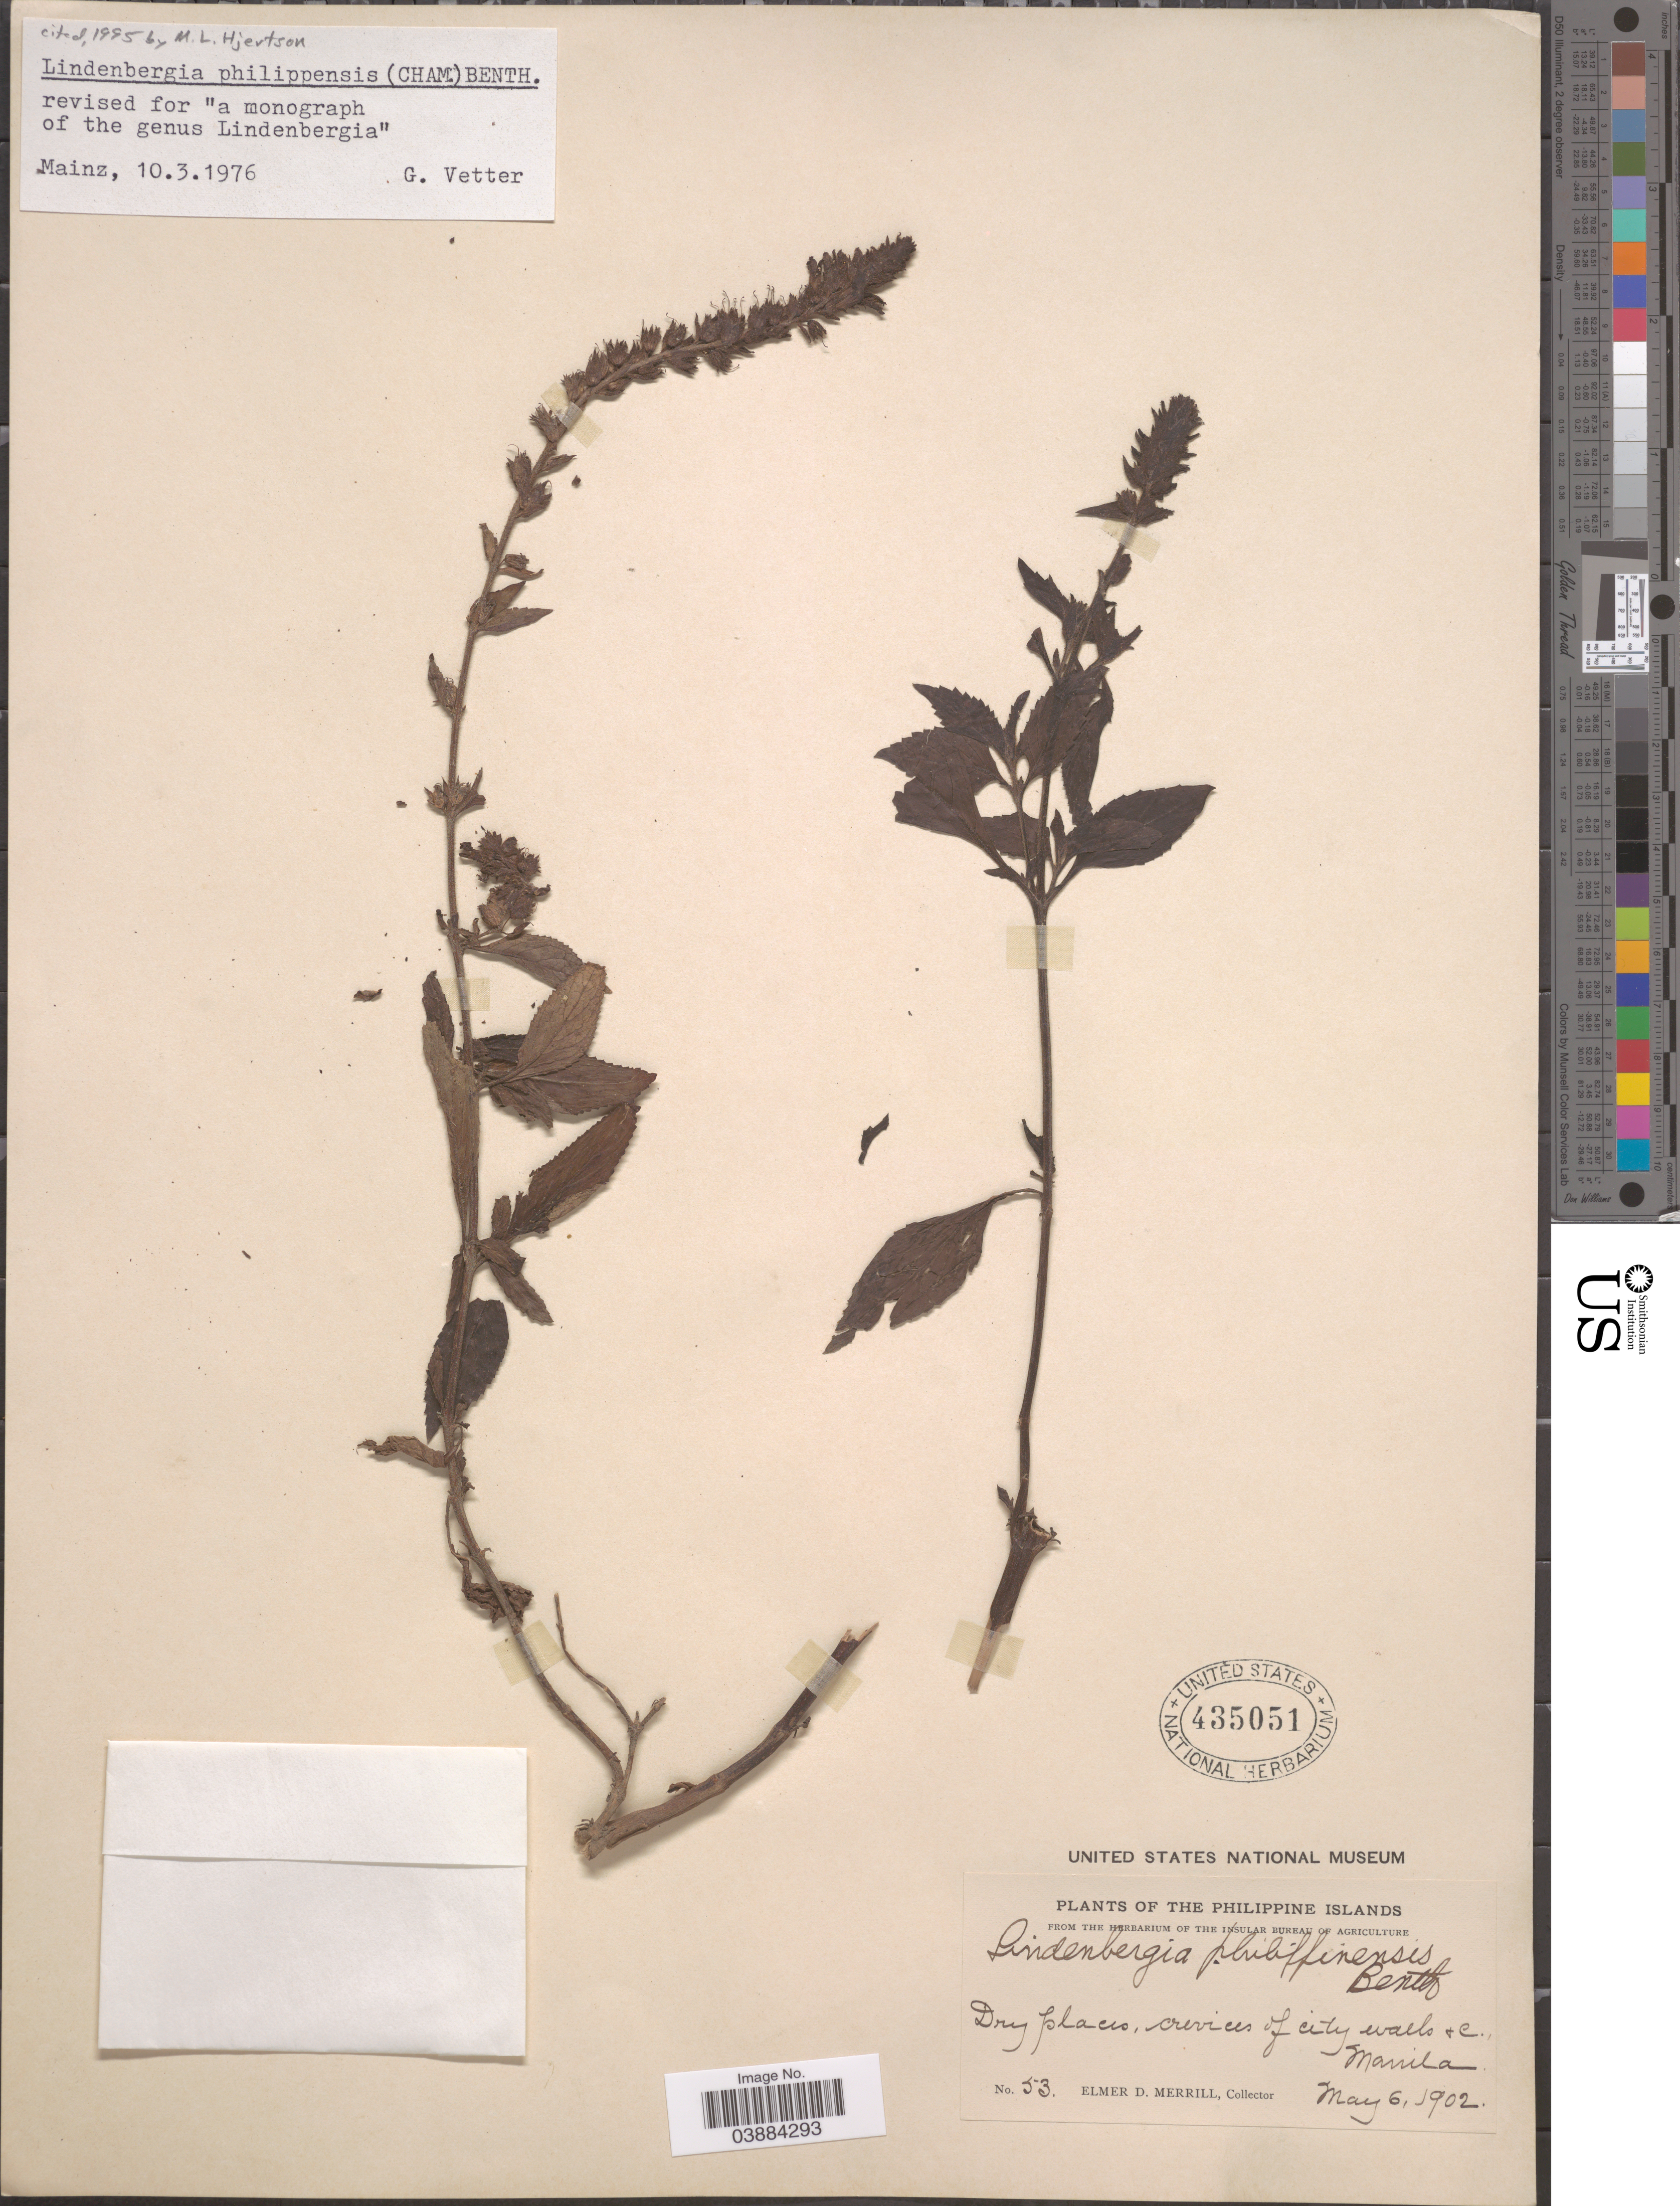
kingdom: Plantae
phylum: Tracheophyta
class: Magnoliopsida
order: Lamiales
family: Orobanchaceae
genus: Lindenbergia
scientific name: Lindenbergia philippensis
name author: (Cham. & Schltdl.) Benth.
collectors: E. D. Merrill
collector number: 53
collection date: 1902-05-06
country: Philippines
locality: Philippine Islands. Dry places, crevices of city walls & c., Manila.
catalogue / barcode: US 435051